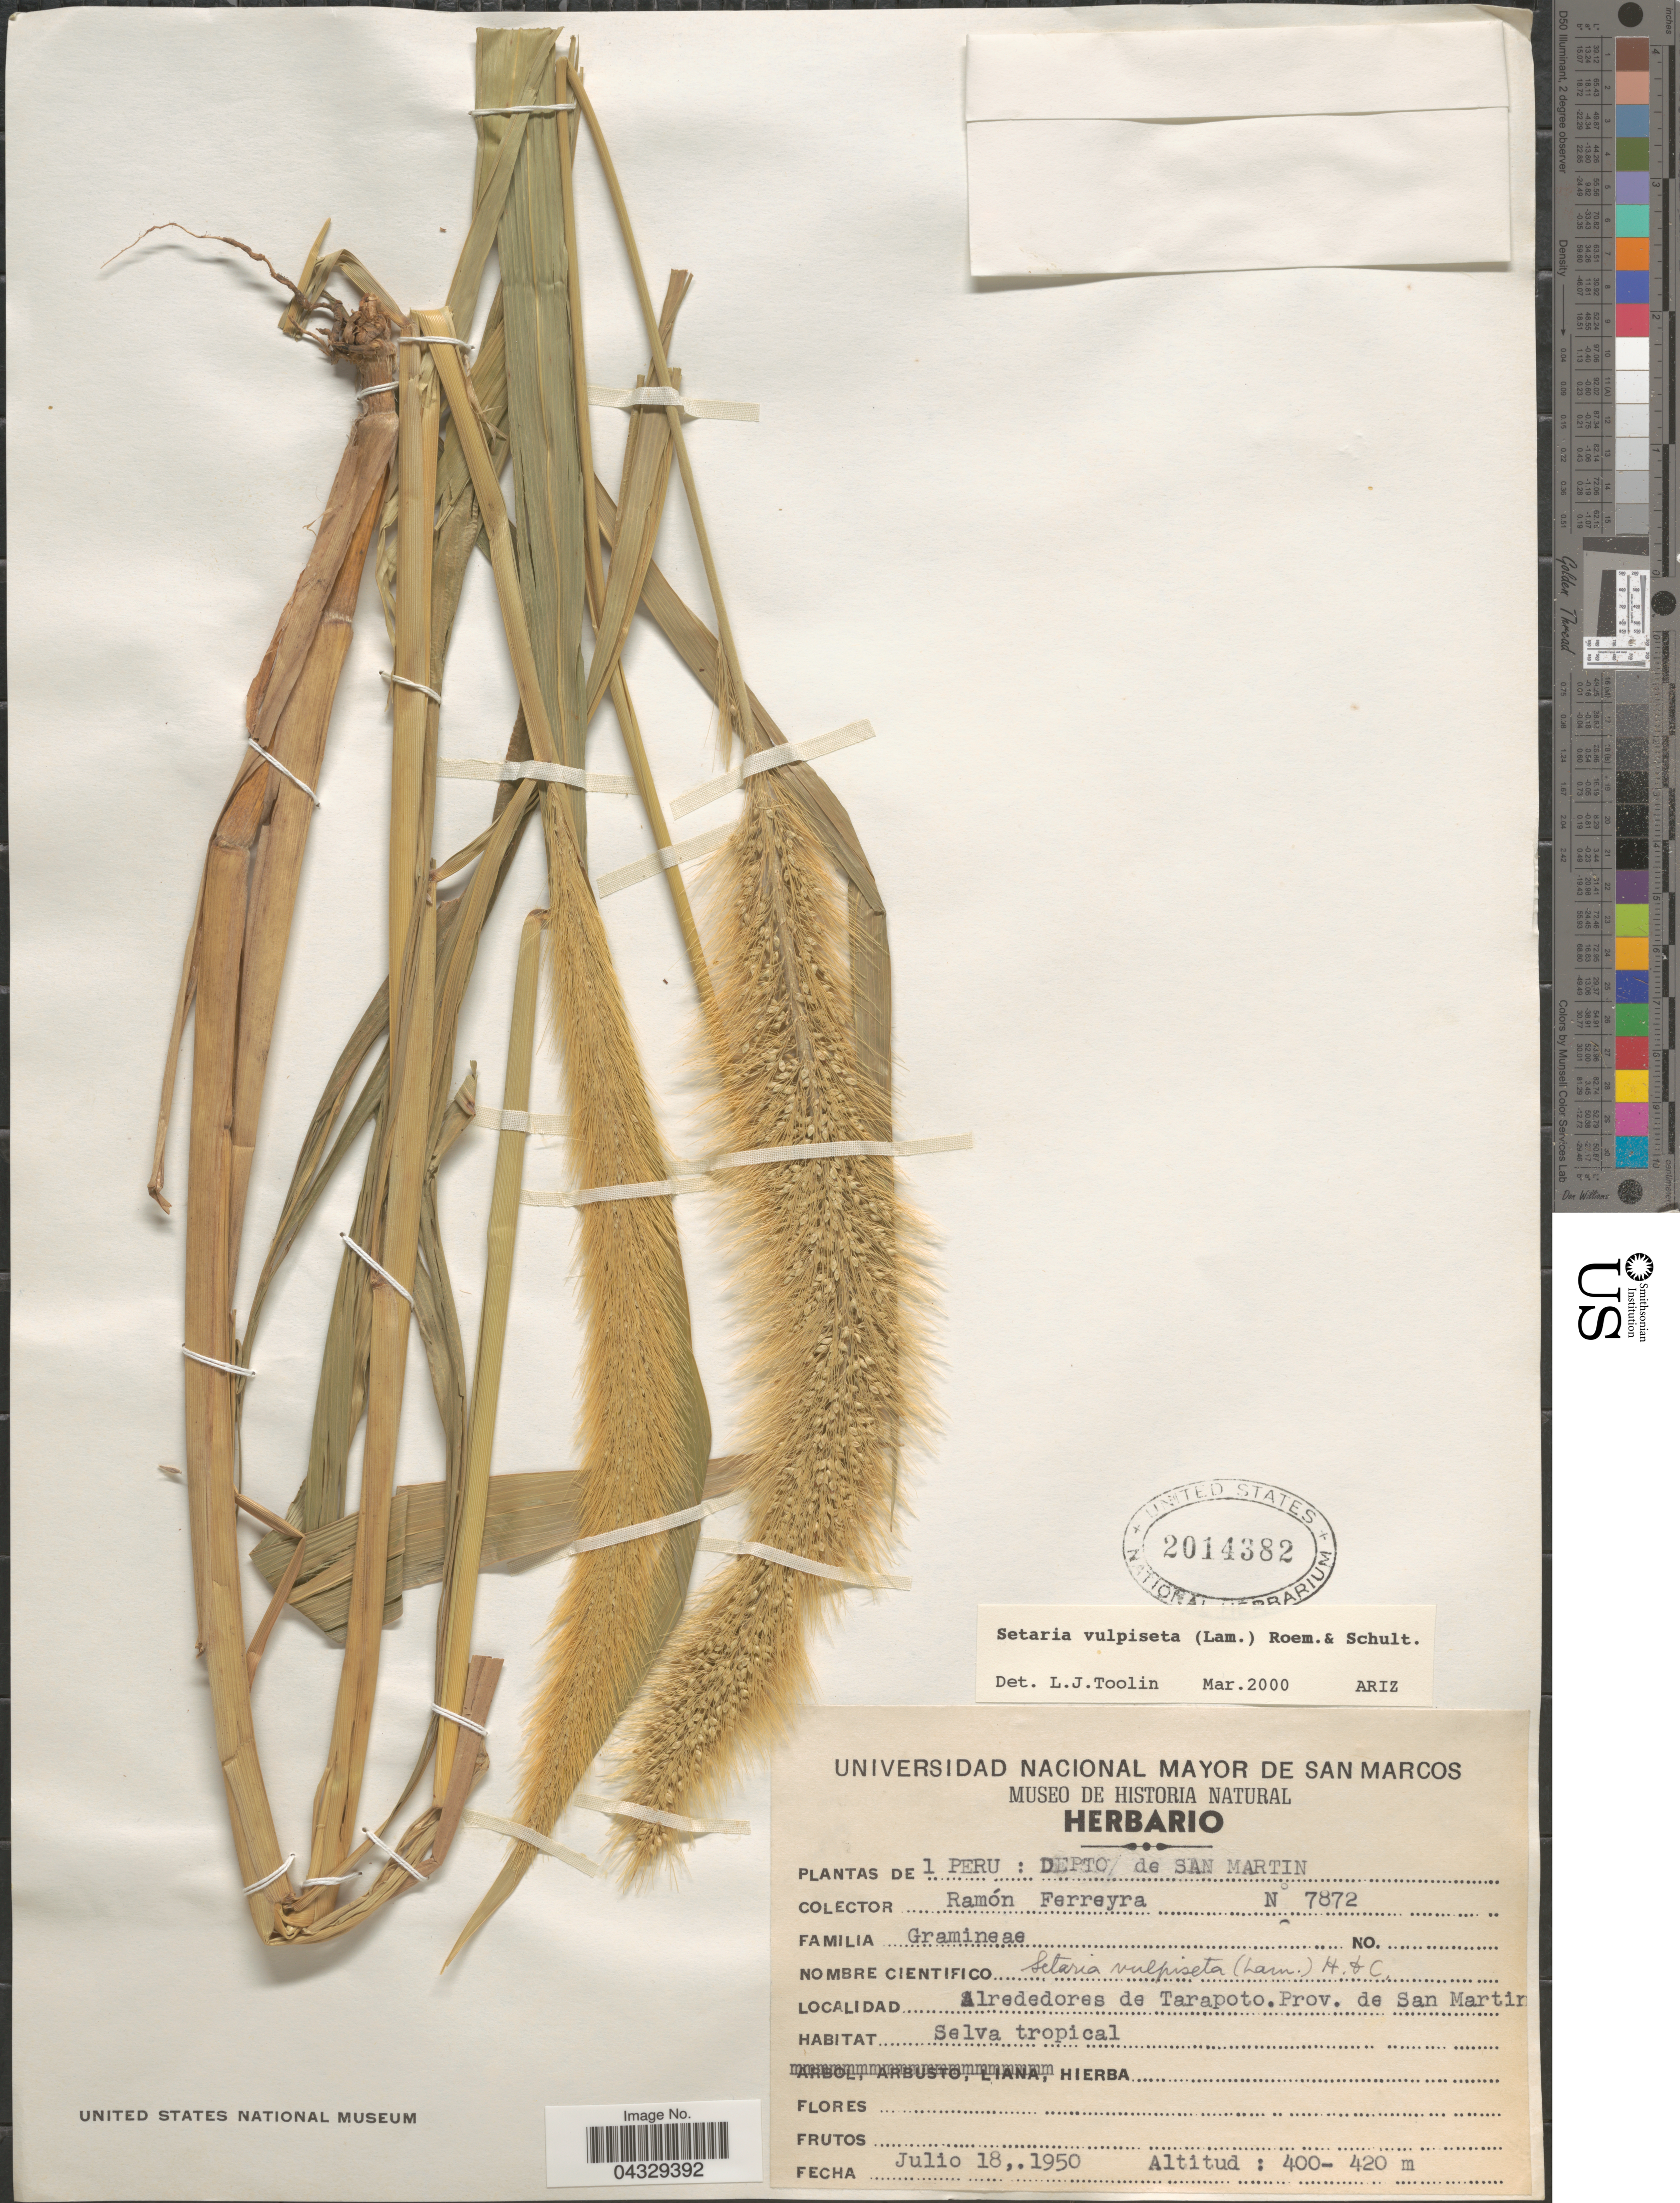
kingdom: Plantae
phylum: Tracheophyta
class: Liliopsida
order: Poales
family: Poaceae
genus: Setaria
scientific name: Setaria vulpiseta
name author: (Lam.) Roem. & Schult.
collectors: R. A. Ferreyra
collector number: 7872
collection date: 1950-07-18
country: Peru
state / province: San Martín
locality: Depto de San Martin. Alrededores de Tarapoto. Prov. de San Martin.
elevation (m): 400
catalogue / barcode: US 2014382